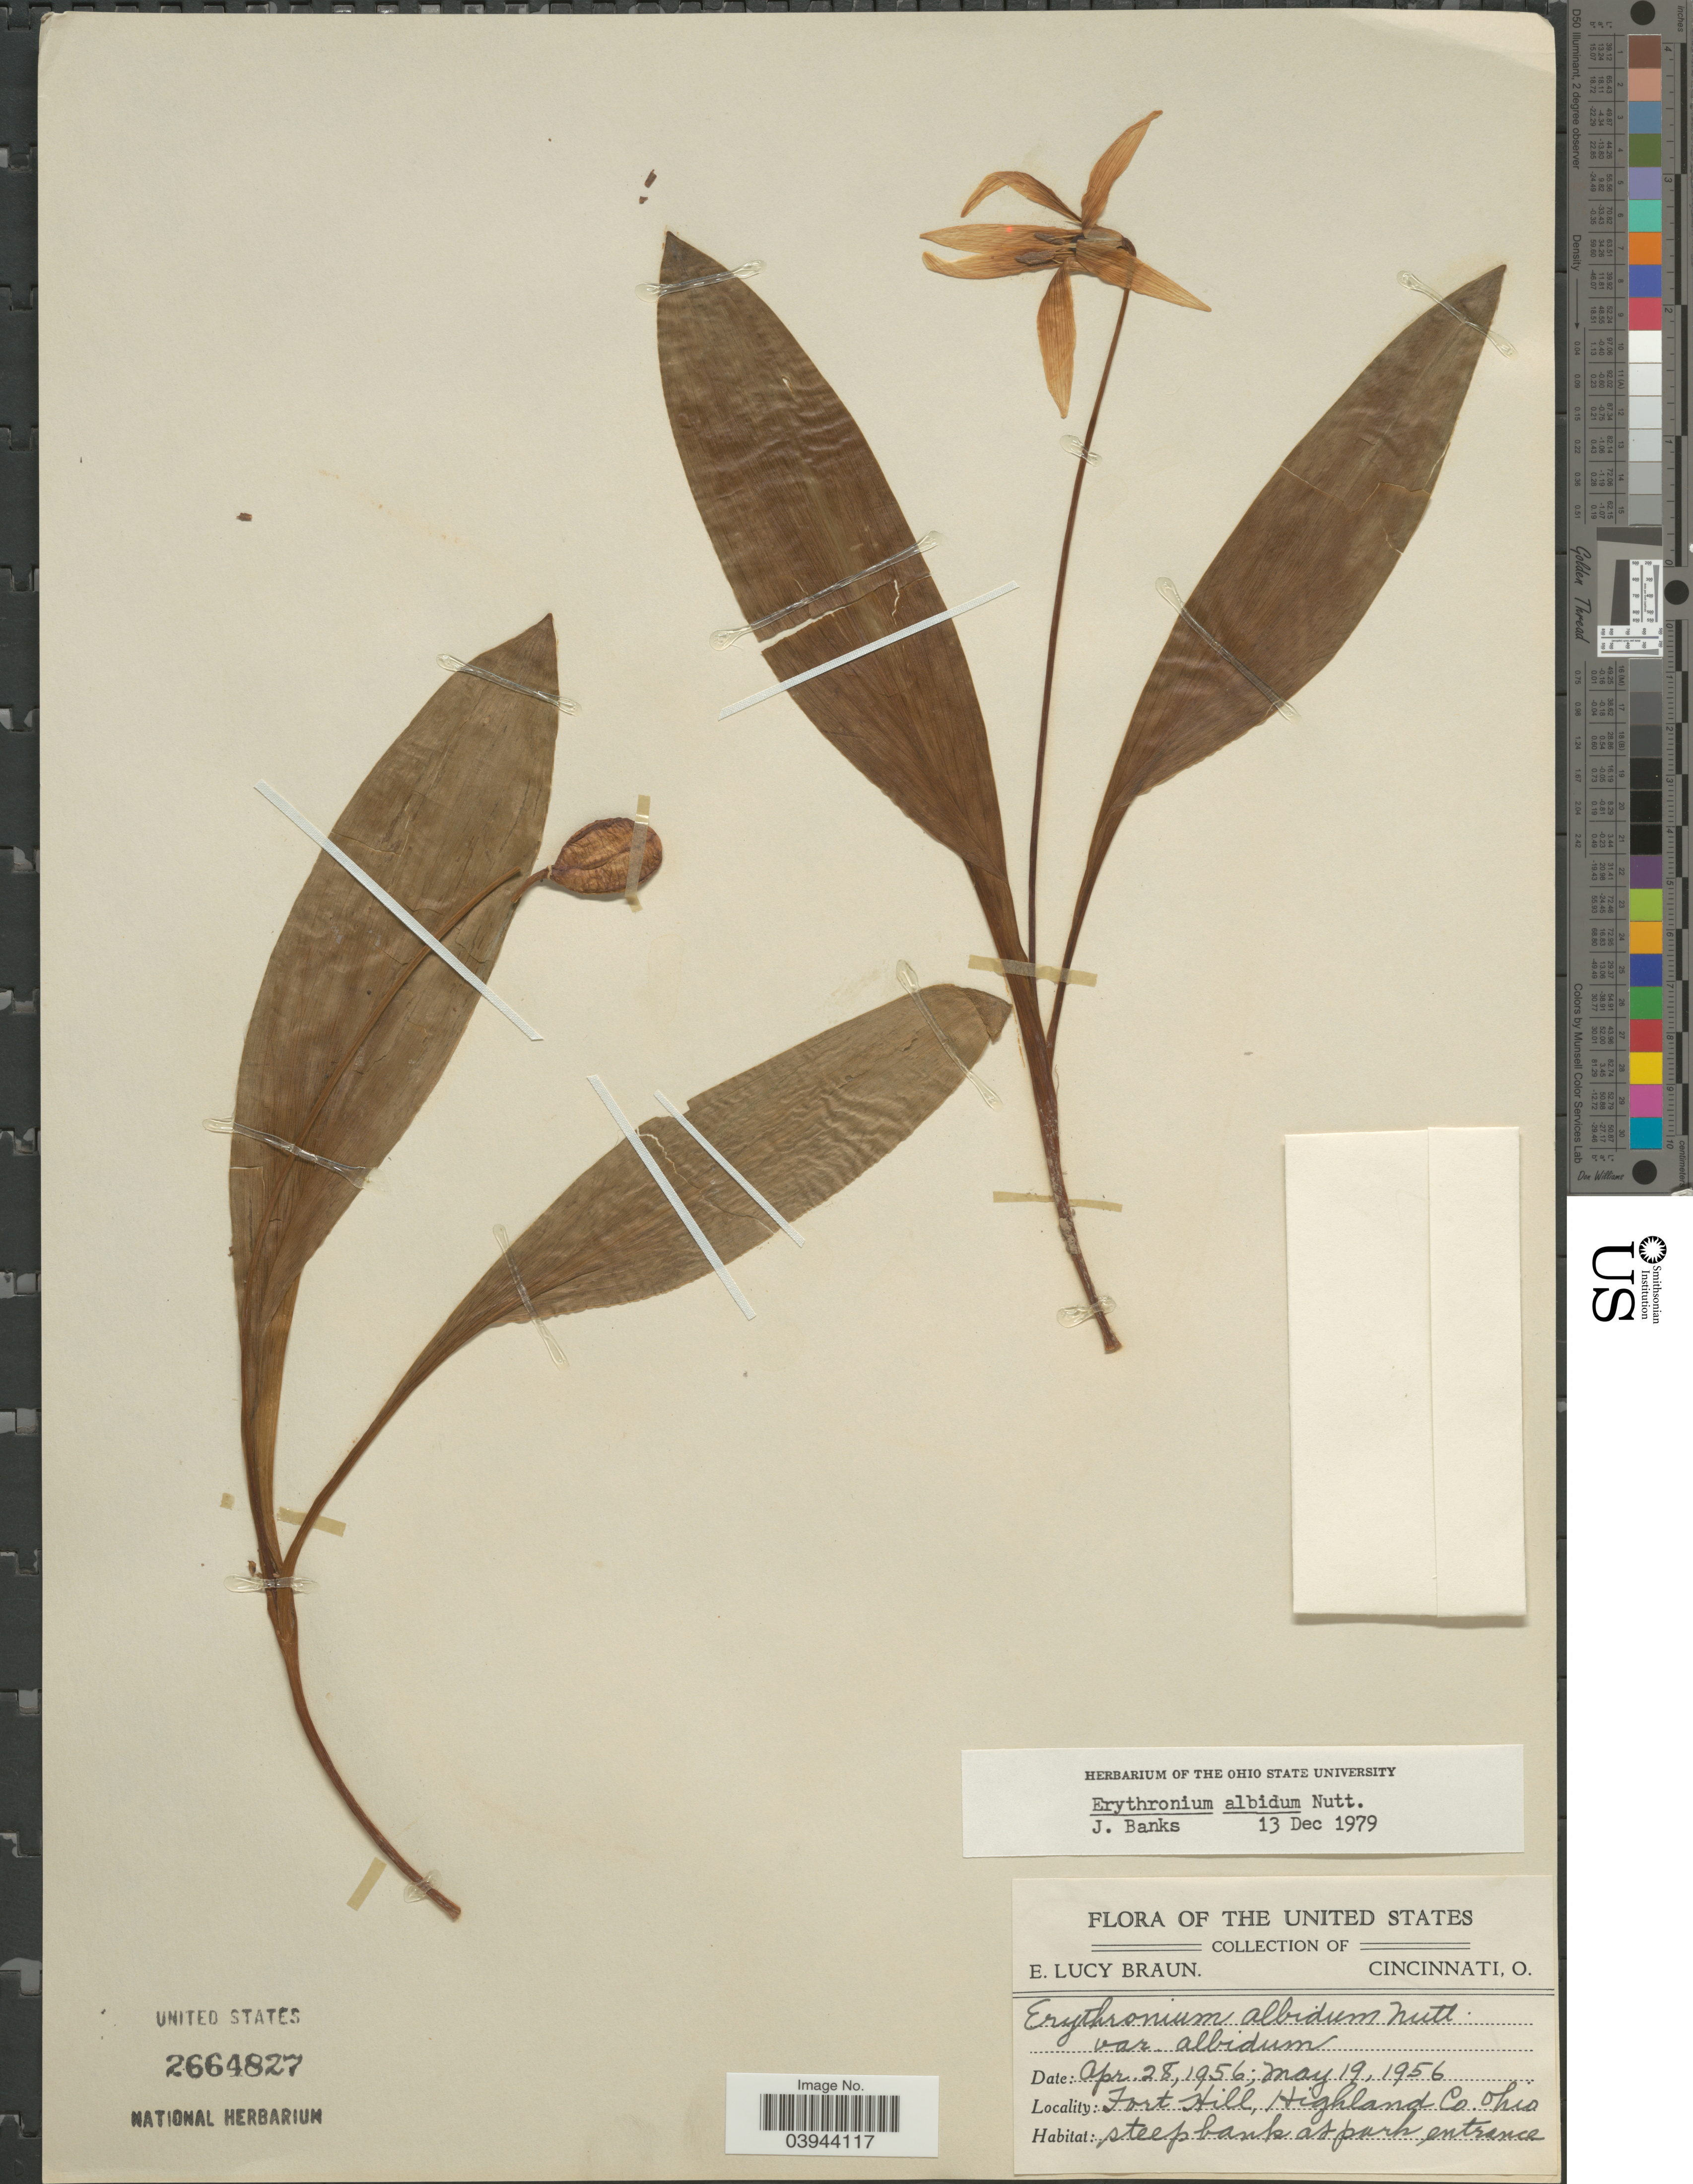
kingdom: Plantae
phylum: Tracheophyta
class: Liliopsida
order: Liliales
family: Liliaceae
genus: Erythronium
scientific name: Erythronium albidum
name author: Nutt.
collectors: E. L. Braun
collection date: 1956-04-28/1956-05-19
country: United States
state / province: Ohio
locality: Fort Hill, Highland Co.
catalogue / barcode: US 2664827